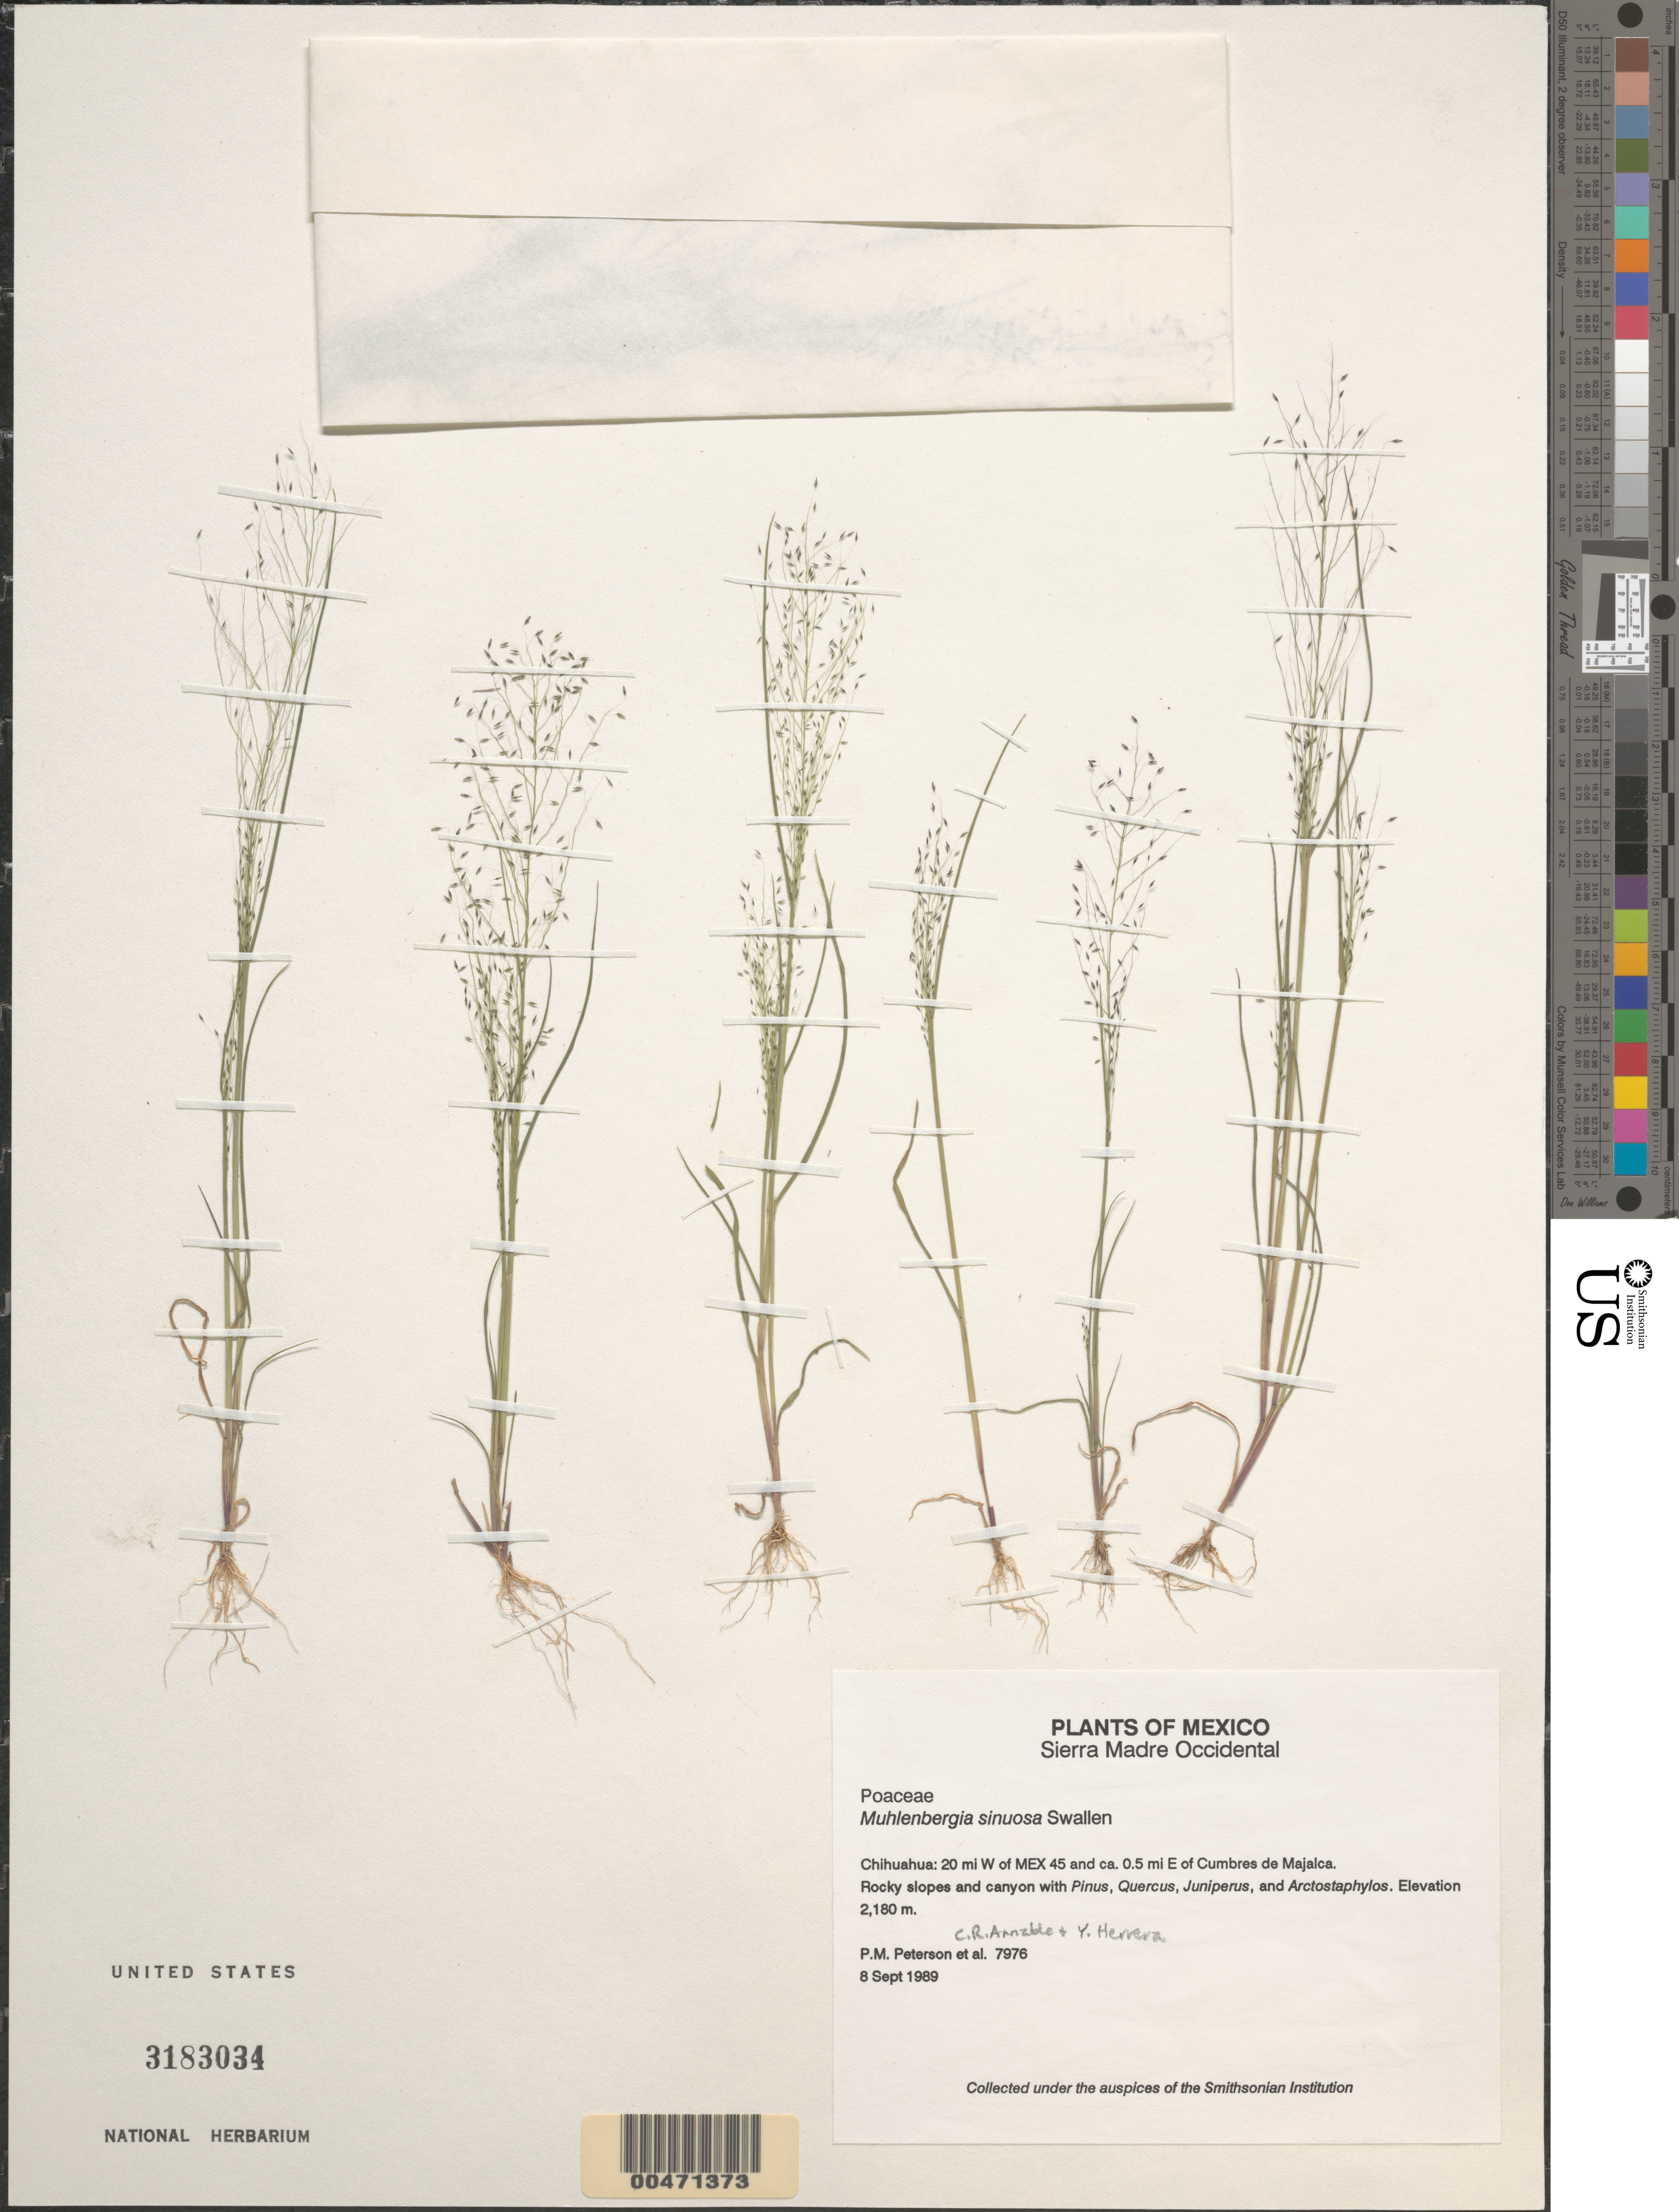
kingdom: Plantae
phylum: Tracheophyta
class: Liliopsida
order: Poales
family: Poaceae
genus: Muhlenbergia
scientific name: Muhlenbergia sinuosa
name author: Swallen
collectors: P. M. Peterson, C. R. Annable & Y. Herrera Arrieta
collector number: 07976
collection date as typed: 08 Sep 1989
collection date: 1989-09-08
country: Mexico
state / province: Chihuahua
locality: Sierra Madre Occidental, 20 mi W of Mex 45 and ca. 0.5 mi E of Cumbres de Majalca.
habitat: Rocky slopes and canyon with Pinus, Quercus, Juniperus, and Arctostaphylos.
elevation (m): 2180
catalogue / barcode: US 3183034